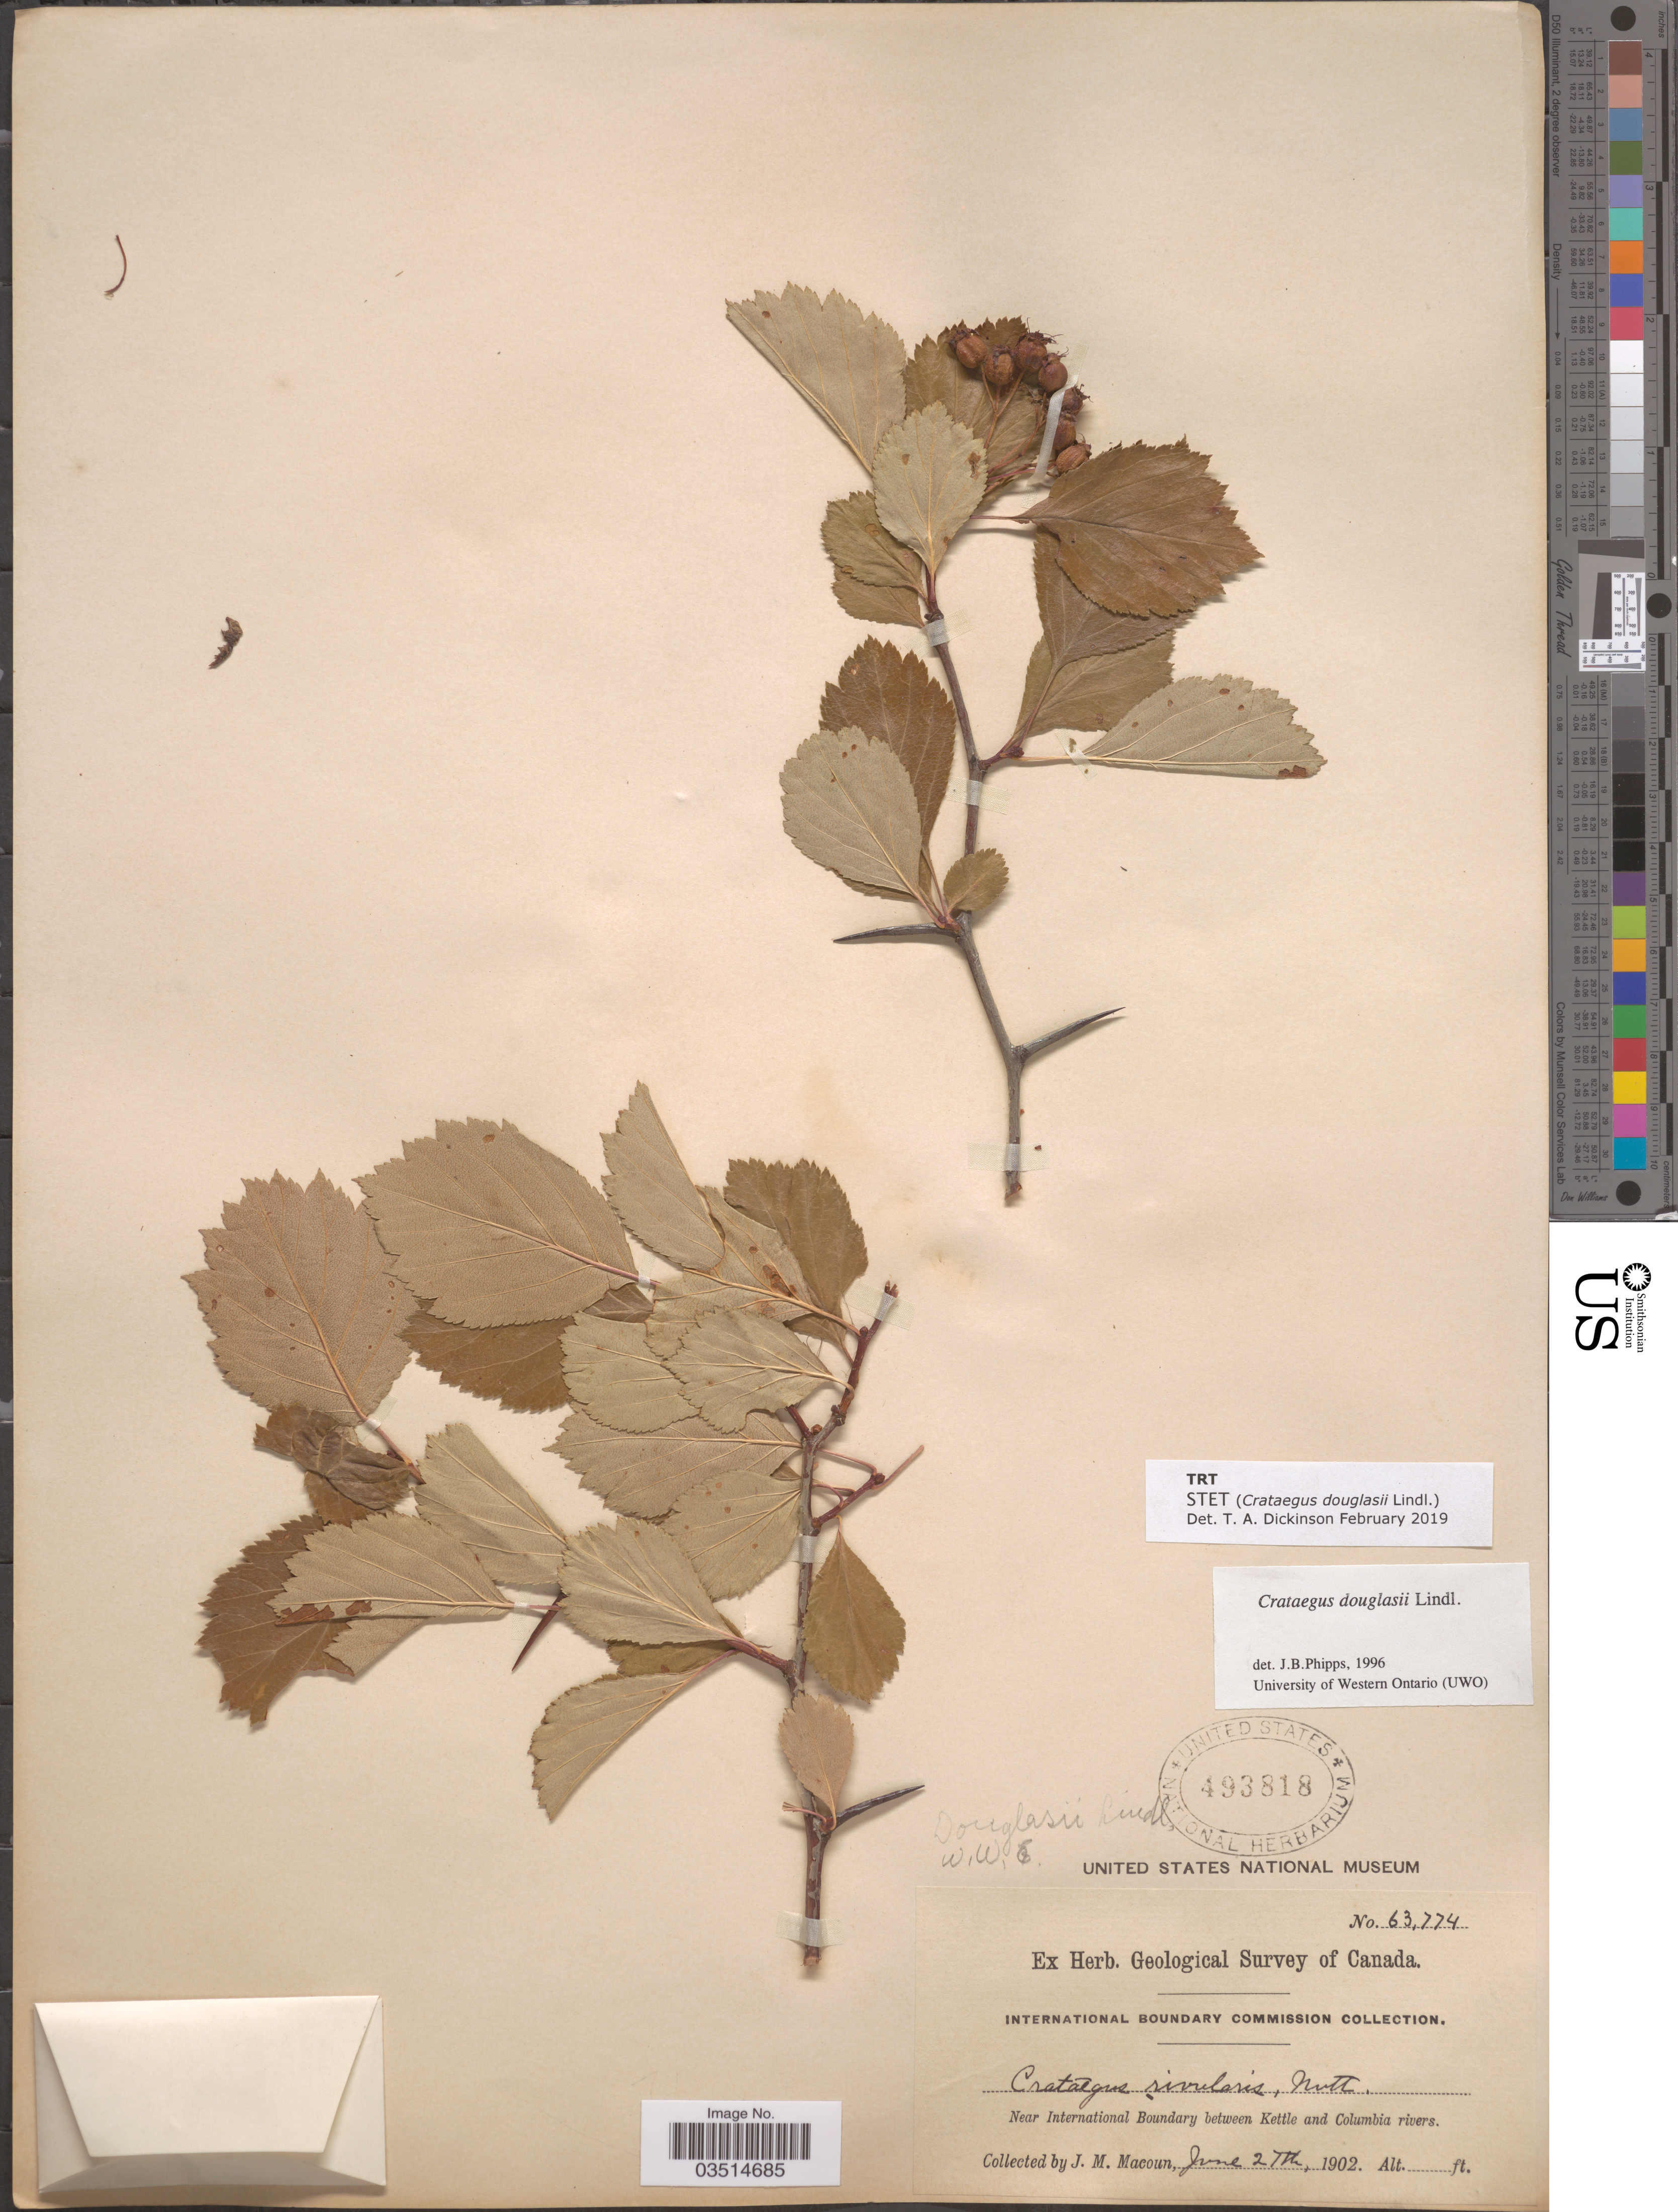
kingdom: Plantae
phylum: Tracheophyta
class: Magnoliopsida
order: Rosales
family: Rosaceae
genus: Crataegus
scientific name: Crataegus douglasii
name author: Lindl.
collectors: J. M. Macoun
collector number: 63774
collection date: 1902-06-27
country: Canada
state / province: British Columbia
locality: Near International Boundary between Kettle and Columbia rivers.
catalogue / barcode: US 493818